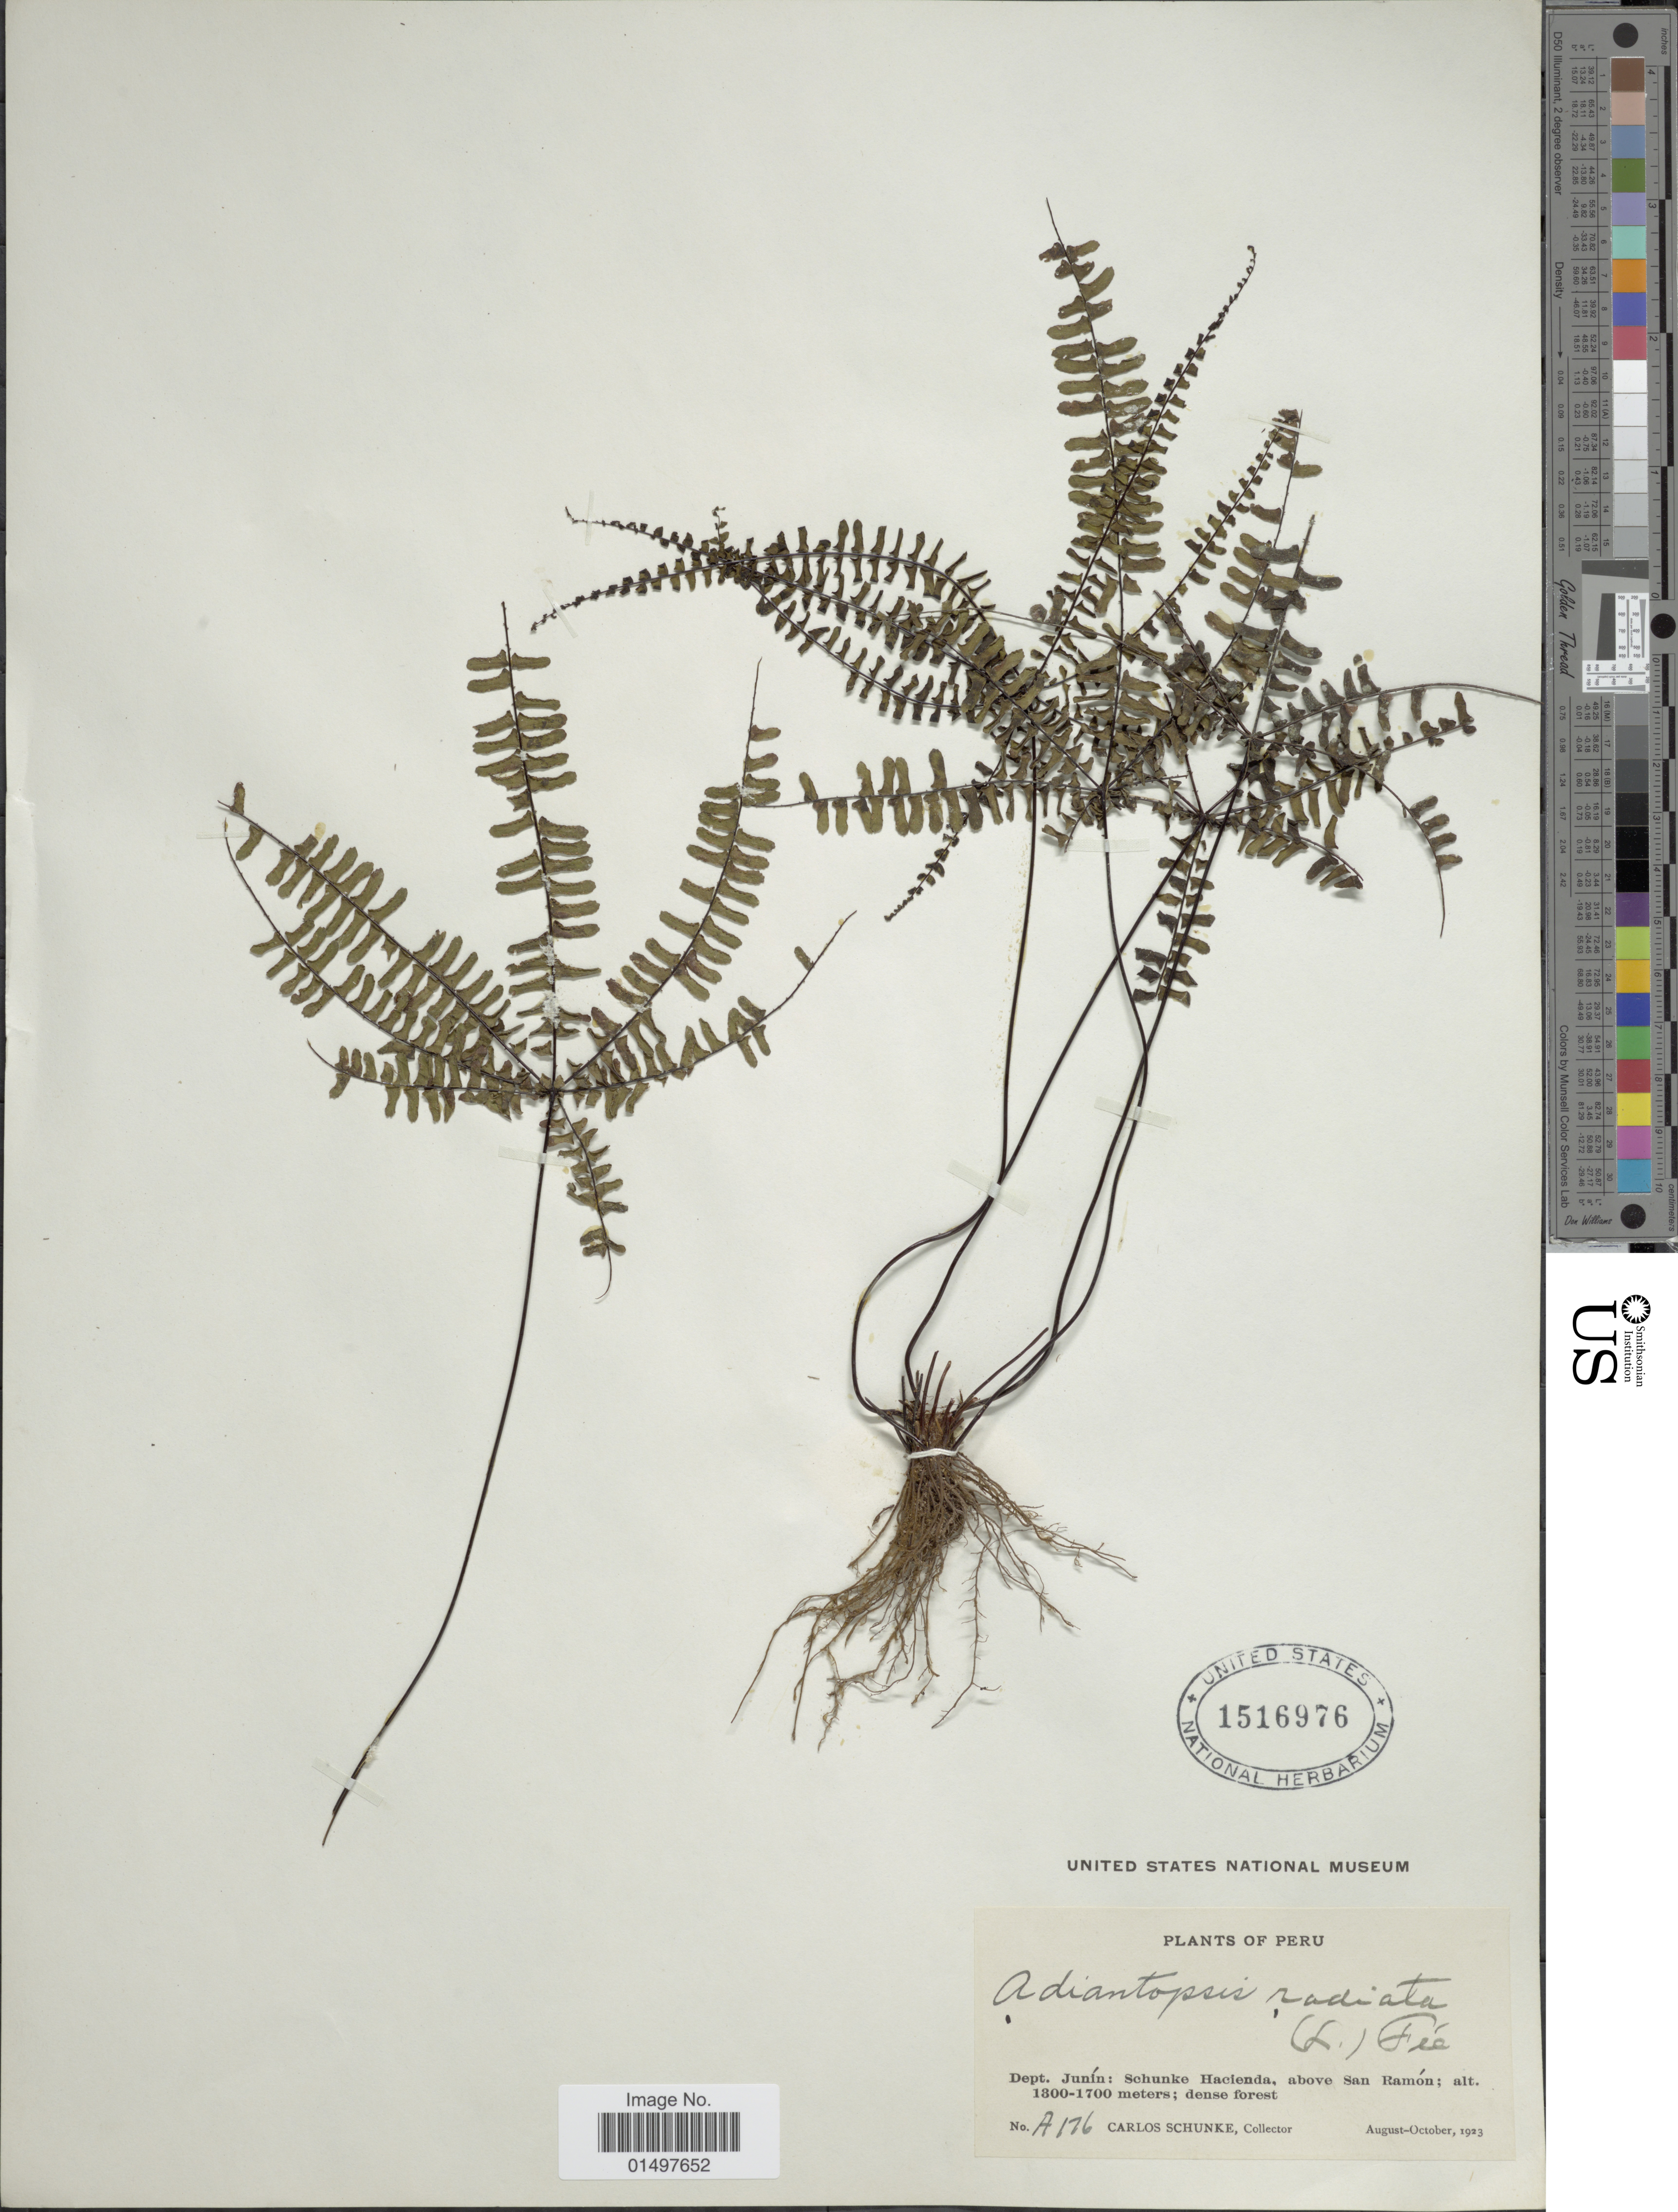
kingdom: Plantae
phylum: Tracheophyta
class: Polypodiopsida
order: Polypodiales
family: Pteridaceae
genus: Adiantopsis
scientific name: Adiantopsis radiata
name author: (L.) Fée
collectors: C. Schunke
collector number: A176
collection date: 1923-08/1923-10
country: Peru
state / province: Junín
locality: Dept. Junin: Schunke Hacienda, above San Ramon.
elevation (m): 1300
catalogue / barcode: US 1516976